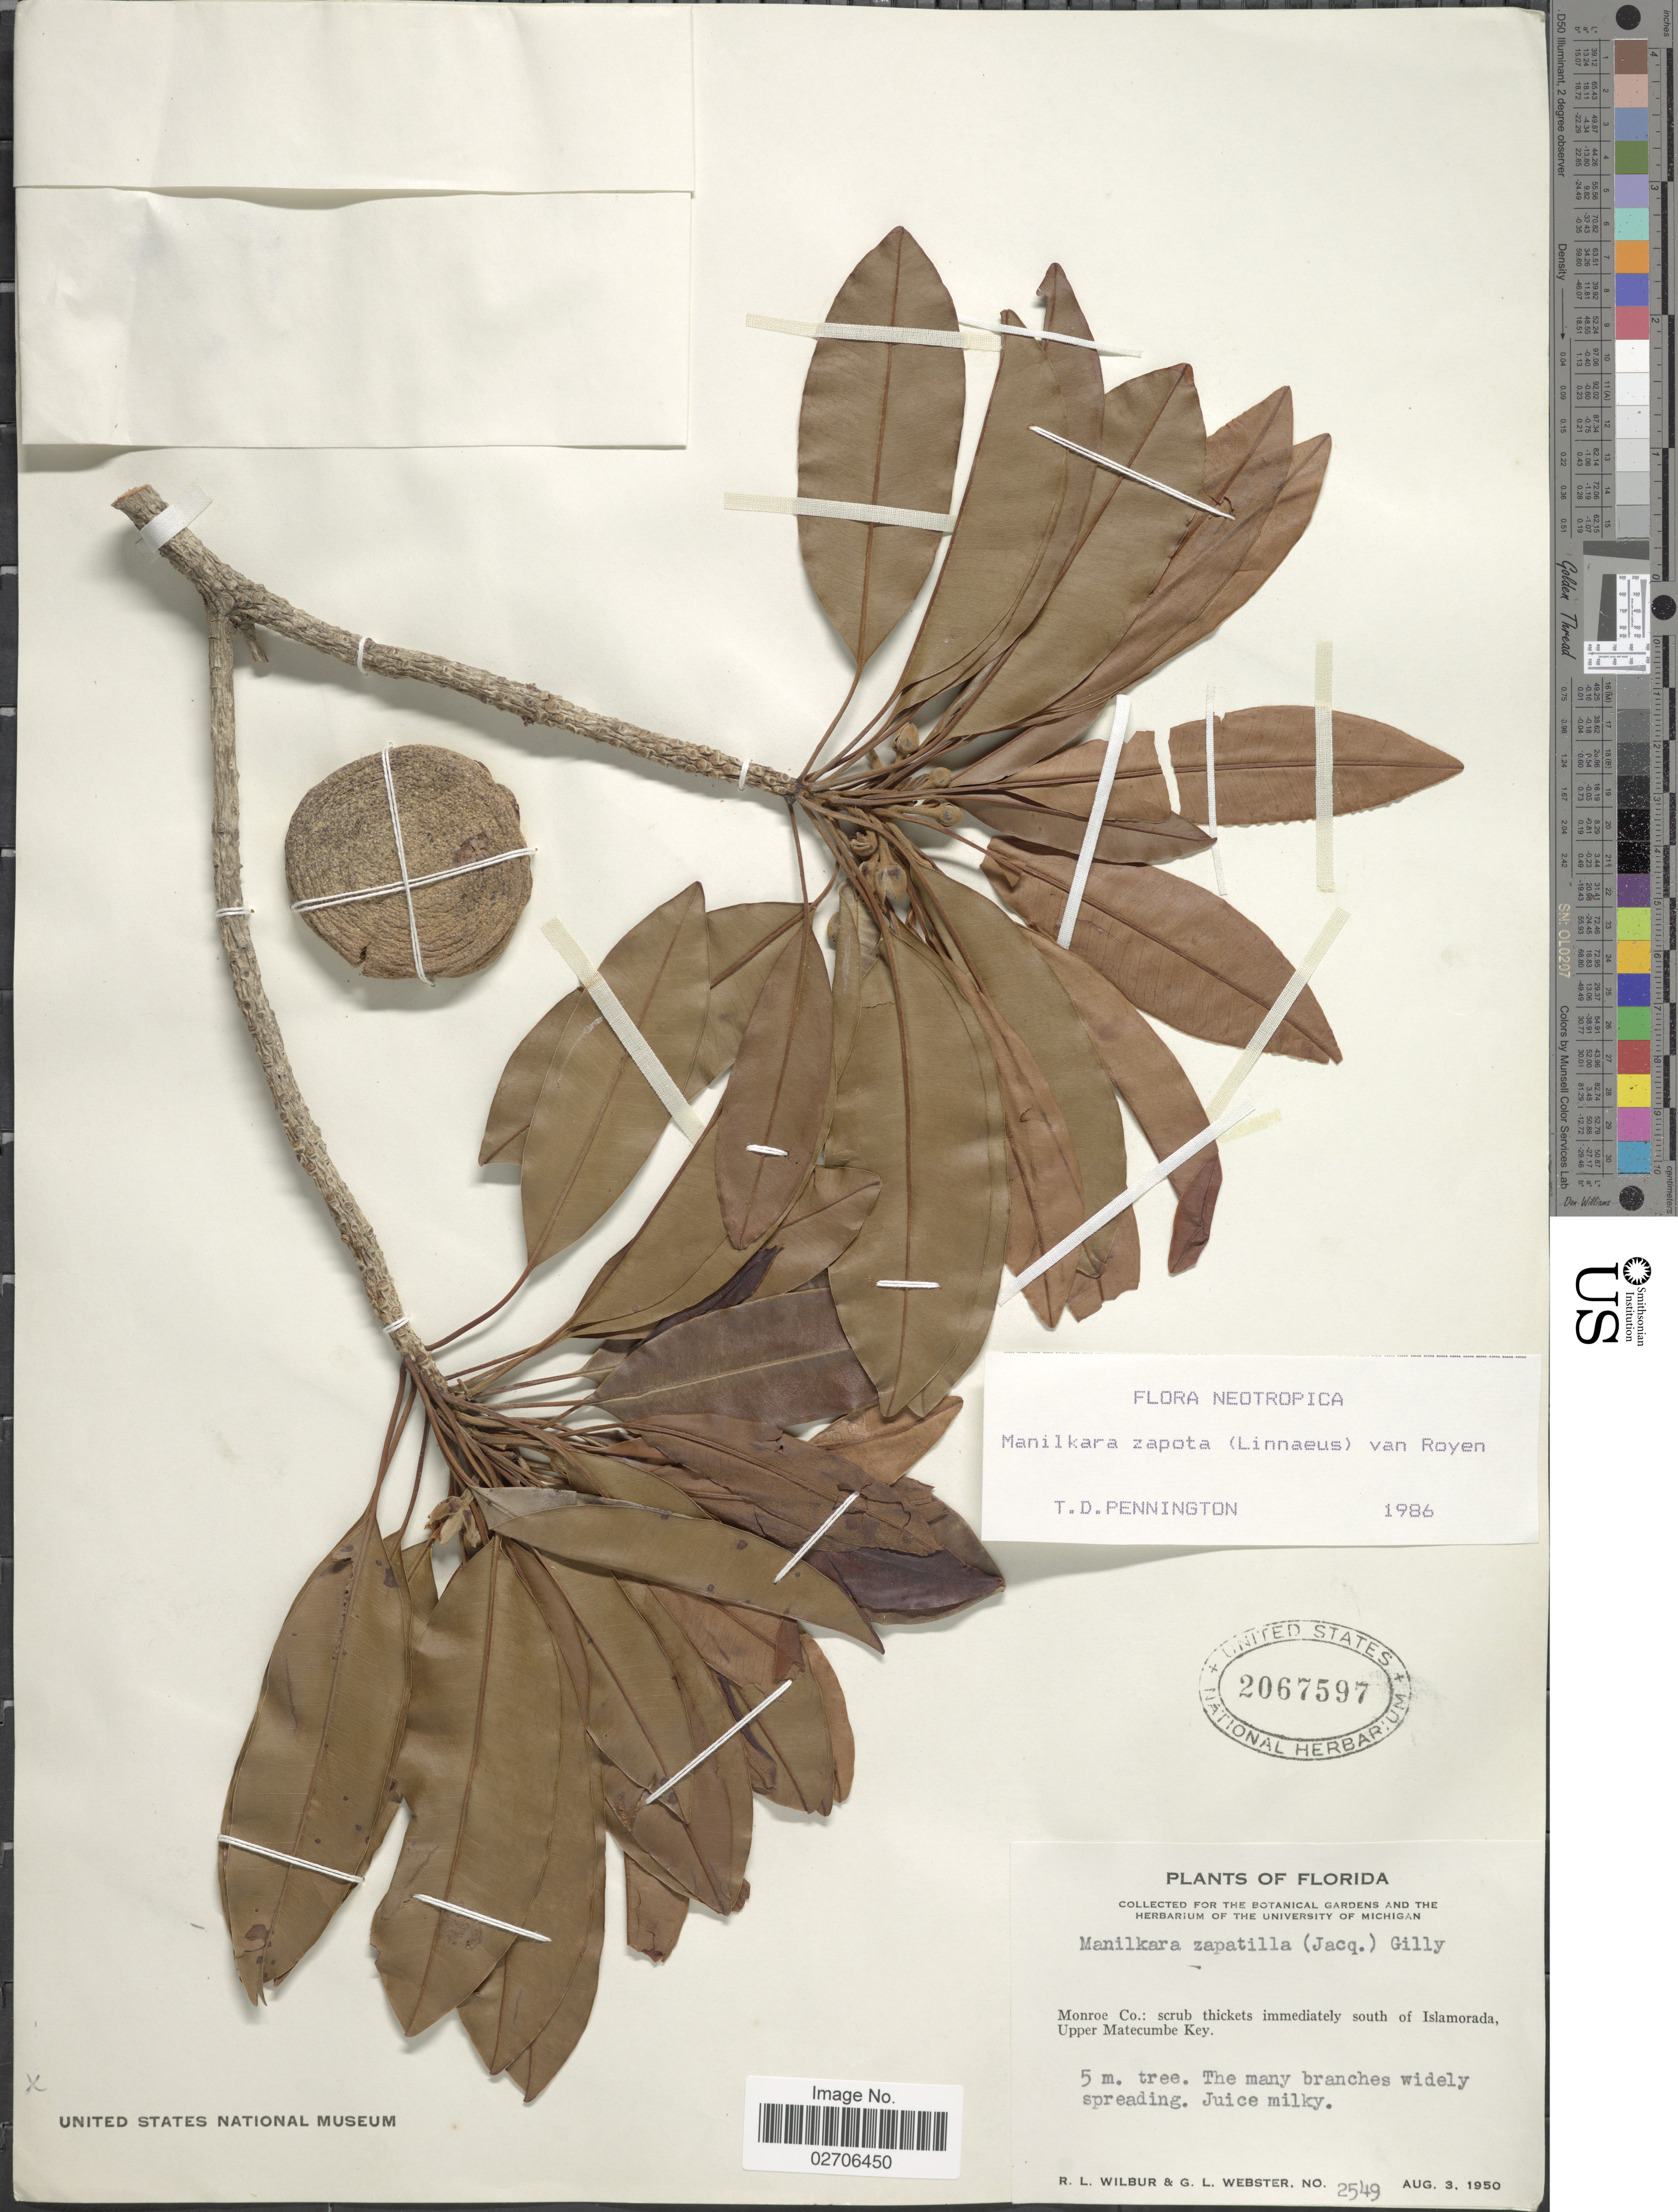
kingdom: Plantae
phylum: Tracheophyta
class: Magnoliopsida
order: Ericales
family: Sapotaceae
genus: Manilkara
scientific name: Manilkara zapota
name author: (L.) P. Royen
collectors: R. L. Wilbur & G. L. Webster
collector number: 2549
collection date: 1950-08-03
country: United States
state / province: Florida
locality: Monroe Co.: scrub thickets immediately south of Islamorada, Upper Matecumbe Key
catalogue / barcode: US 2067597